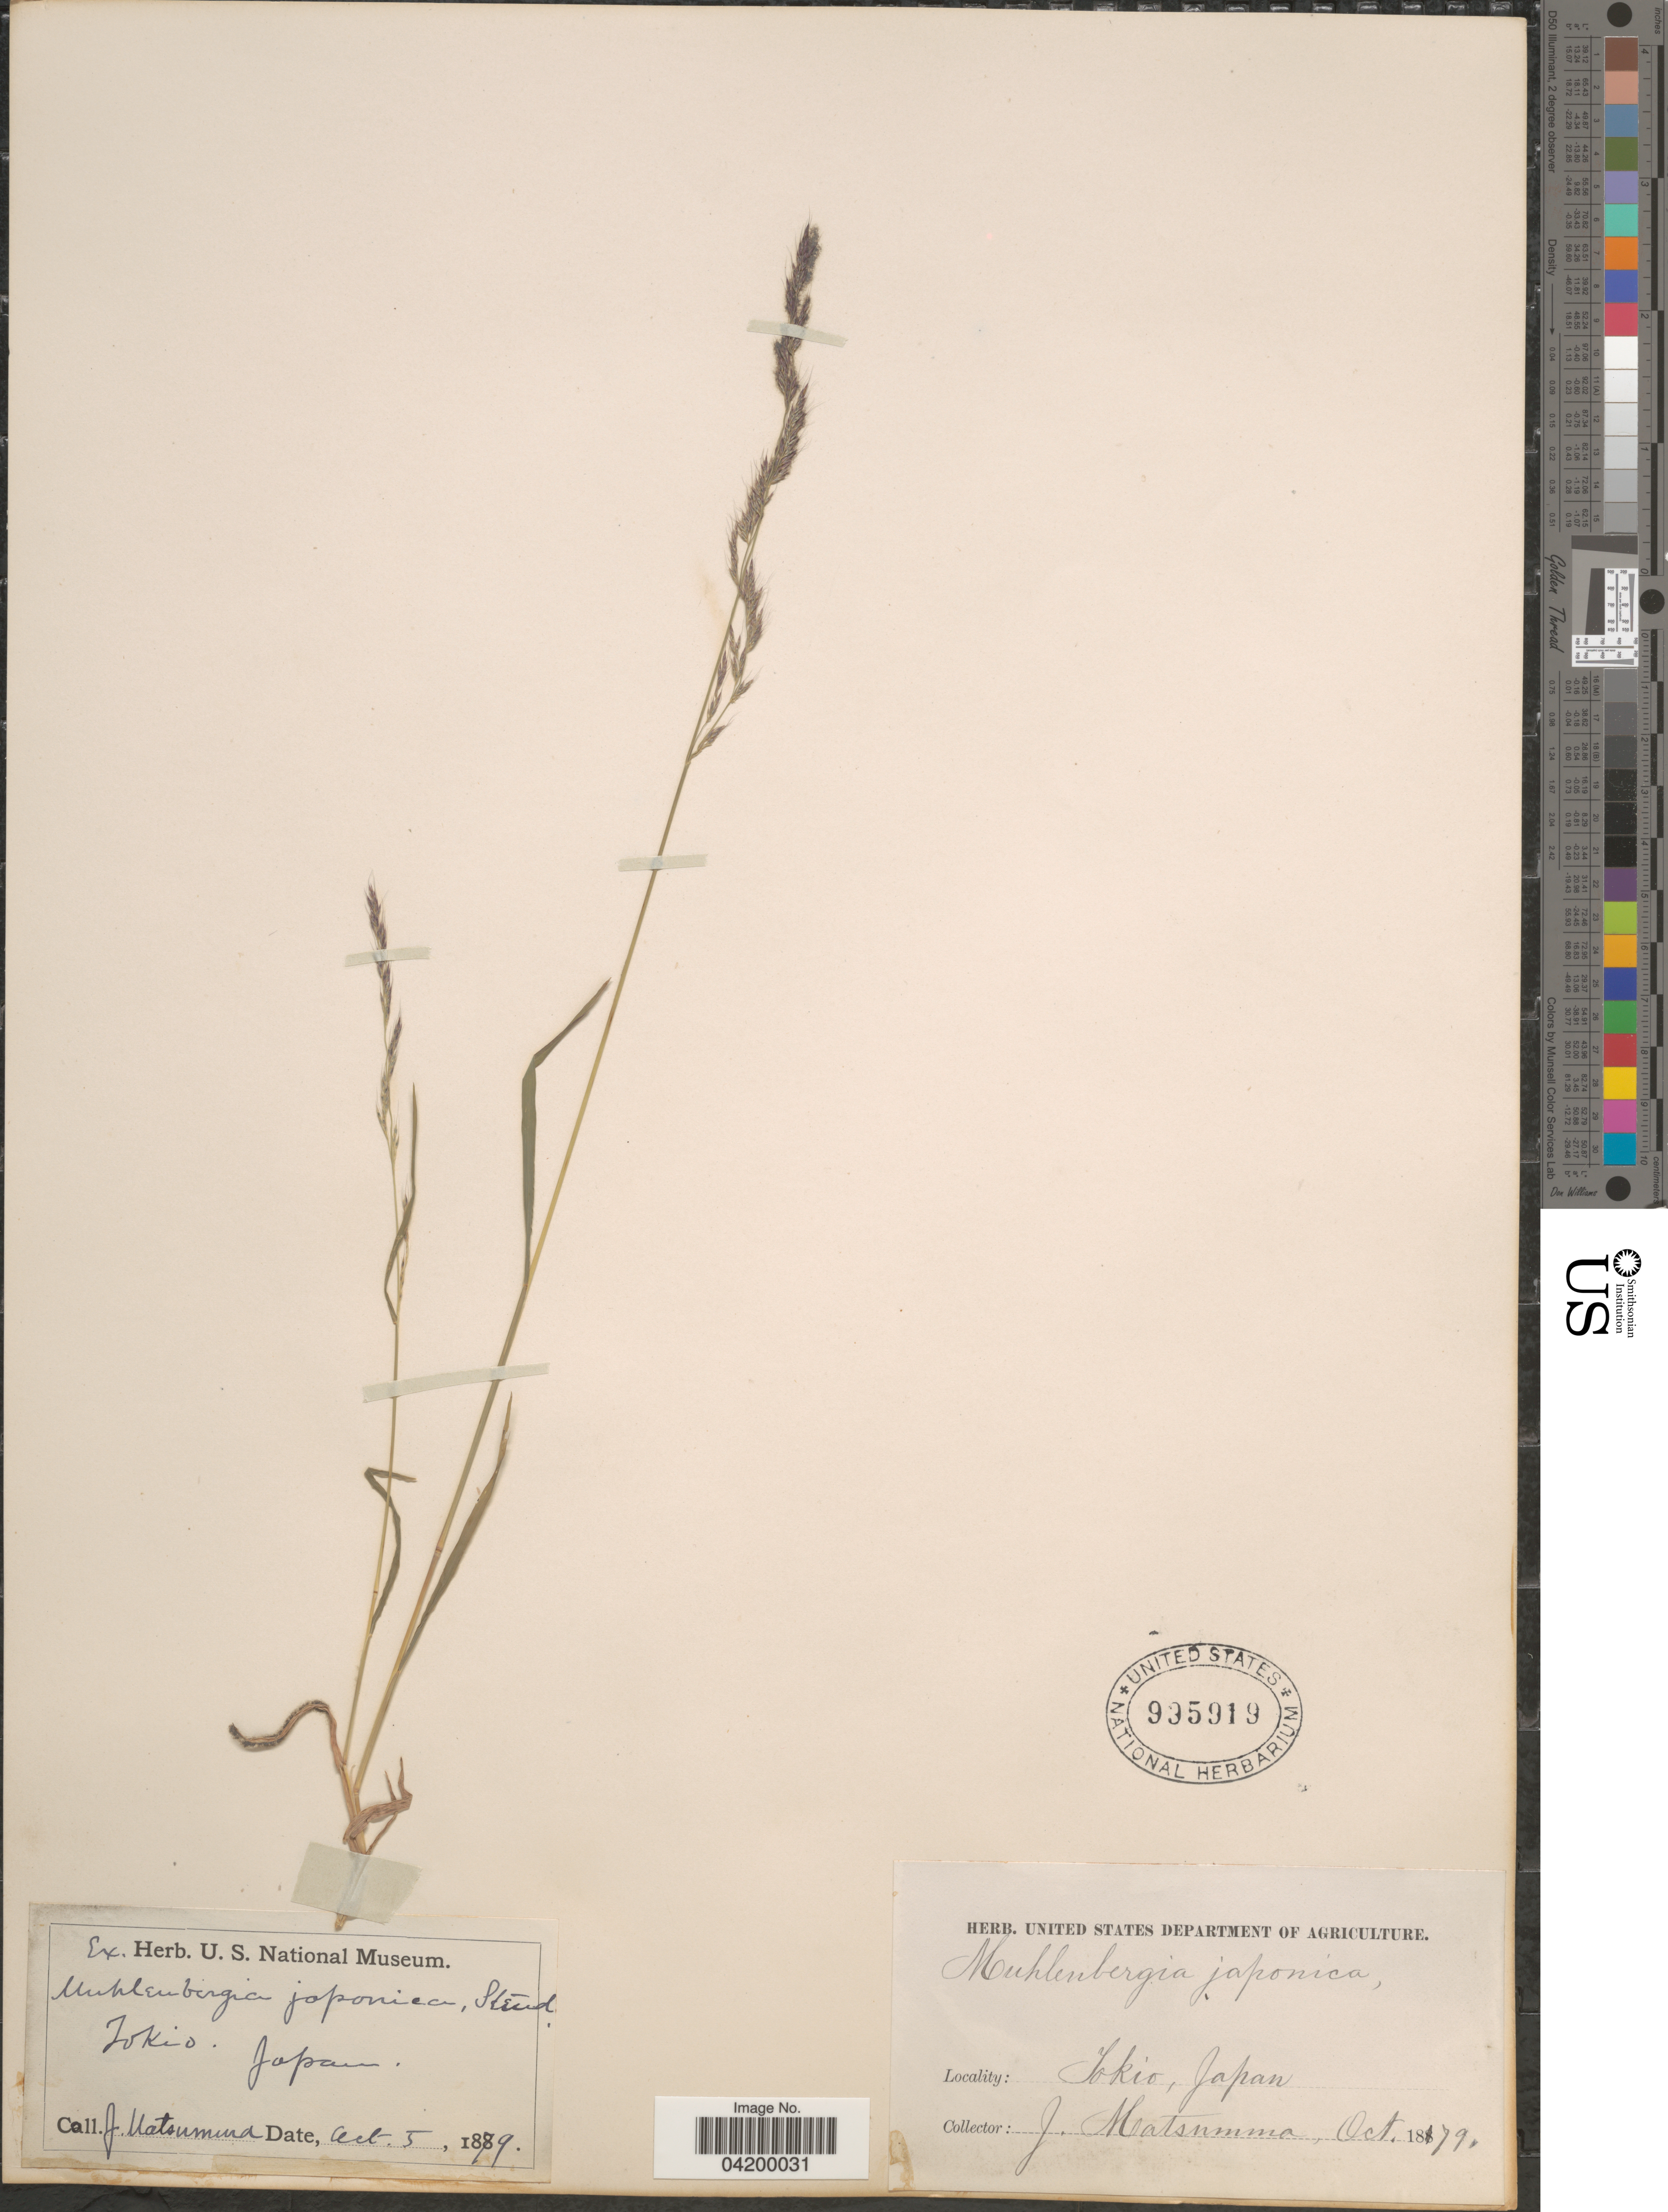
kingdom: Plantae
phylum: Tracheophyta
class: Liliopsida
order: Poales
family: Poaceae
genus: Muhlenbergia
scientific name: Muhlenbergia japonica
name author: Steud.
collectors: J. Matsumura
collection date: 1879-10-05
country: Japan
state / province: Tokyo, Federal City of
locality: Tokio.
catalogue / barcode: US 995919